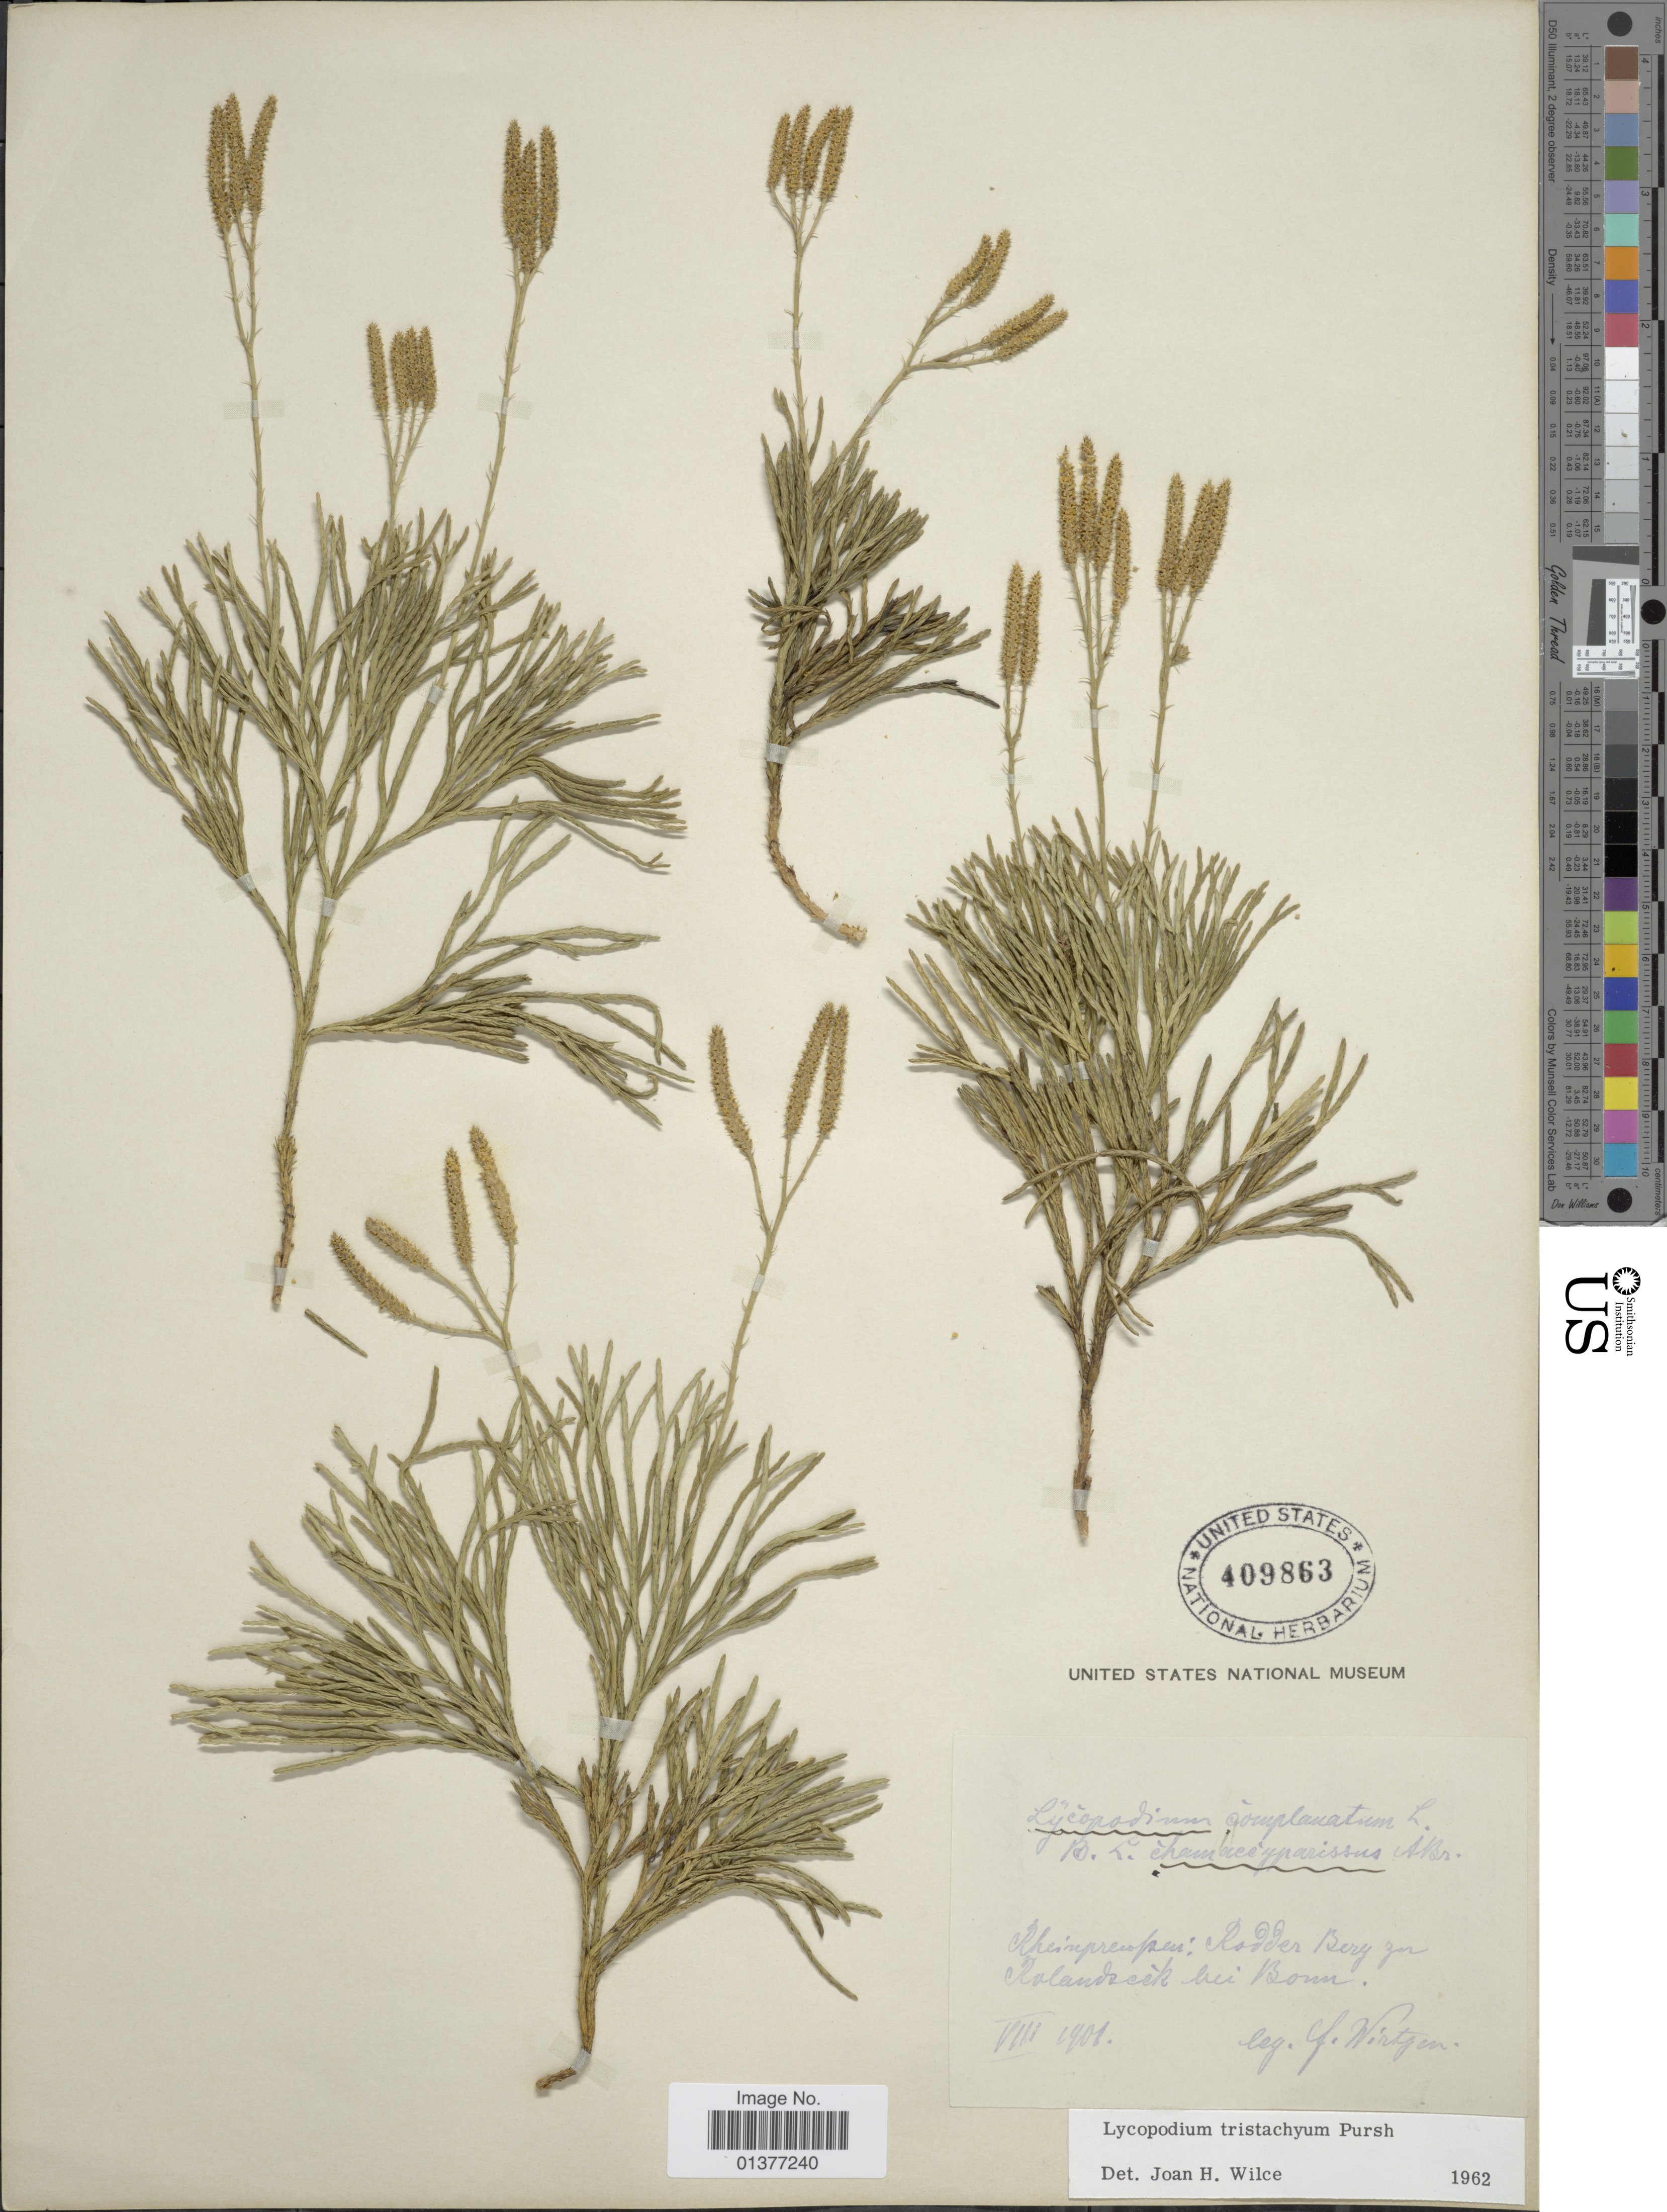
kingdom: Plantae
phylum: Tracheophyta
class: Lycopodiopsida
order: Lycopodiales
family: Lycopodiaceae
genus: Diphasiastrum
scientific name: Diphasiastrum tristachyum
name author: (Pursh) Holub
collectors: Wirtgen, --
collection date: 1901-08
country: Germany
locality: Rheinpreussen: Rodder Berg in Rolandseick bei Bonn [interpreted]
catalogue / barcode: US 409863